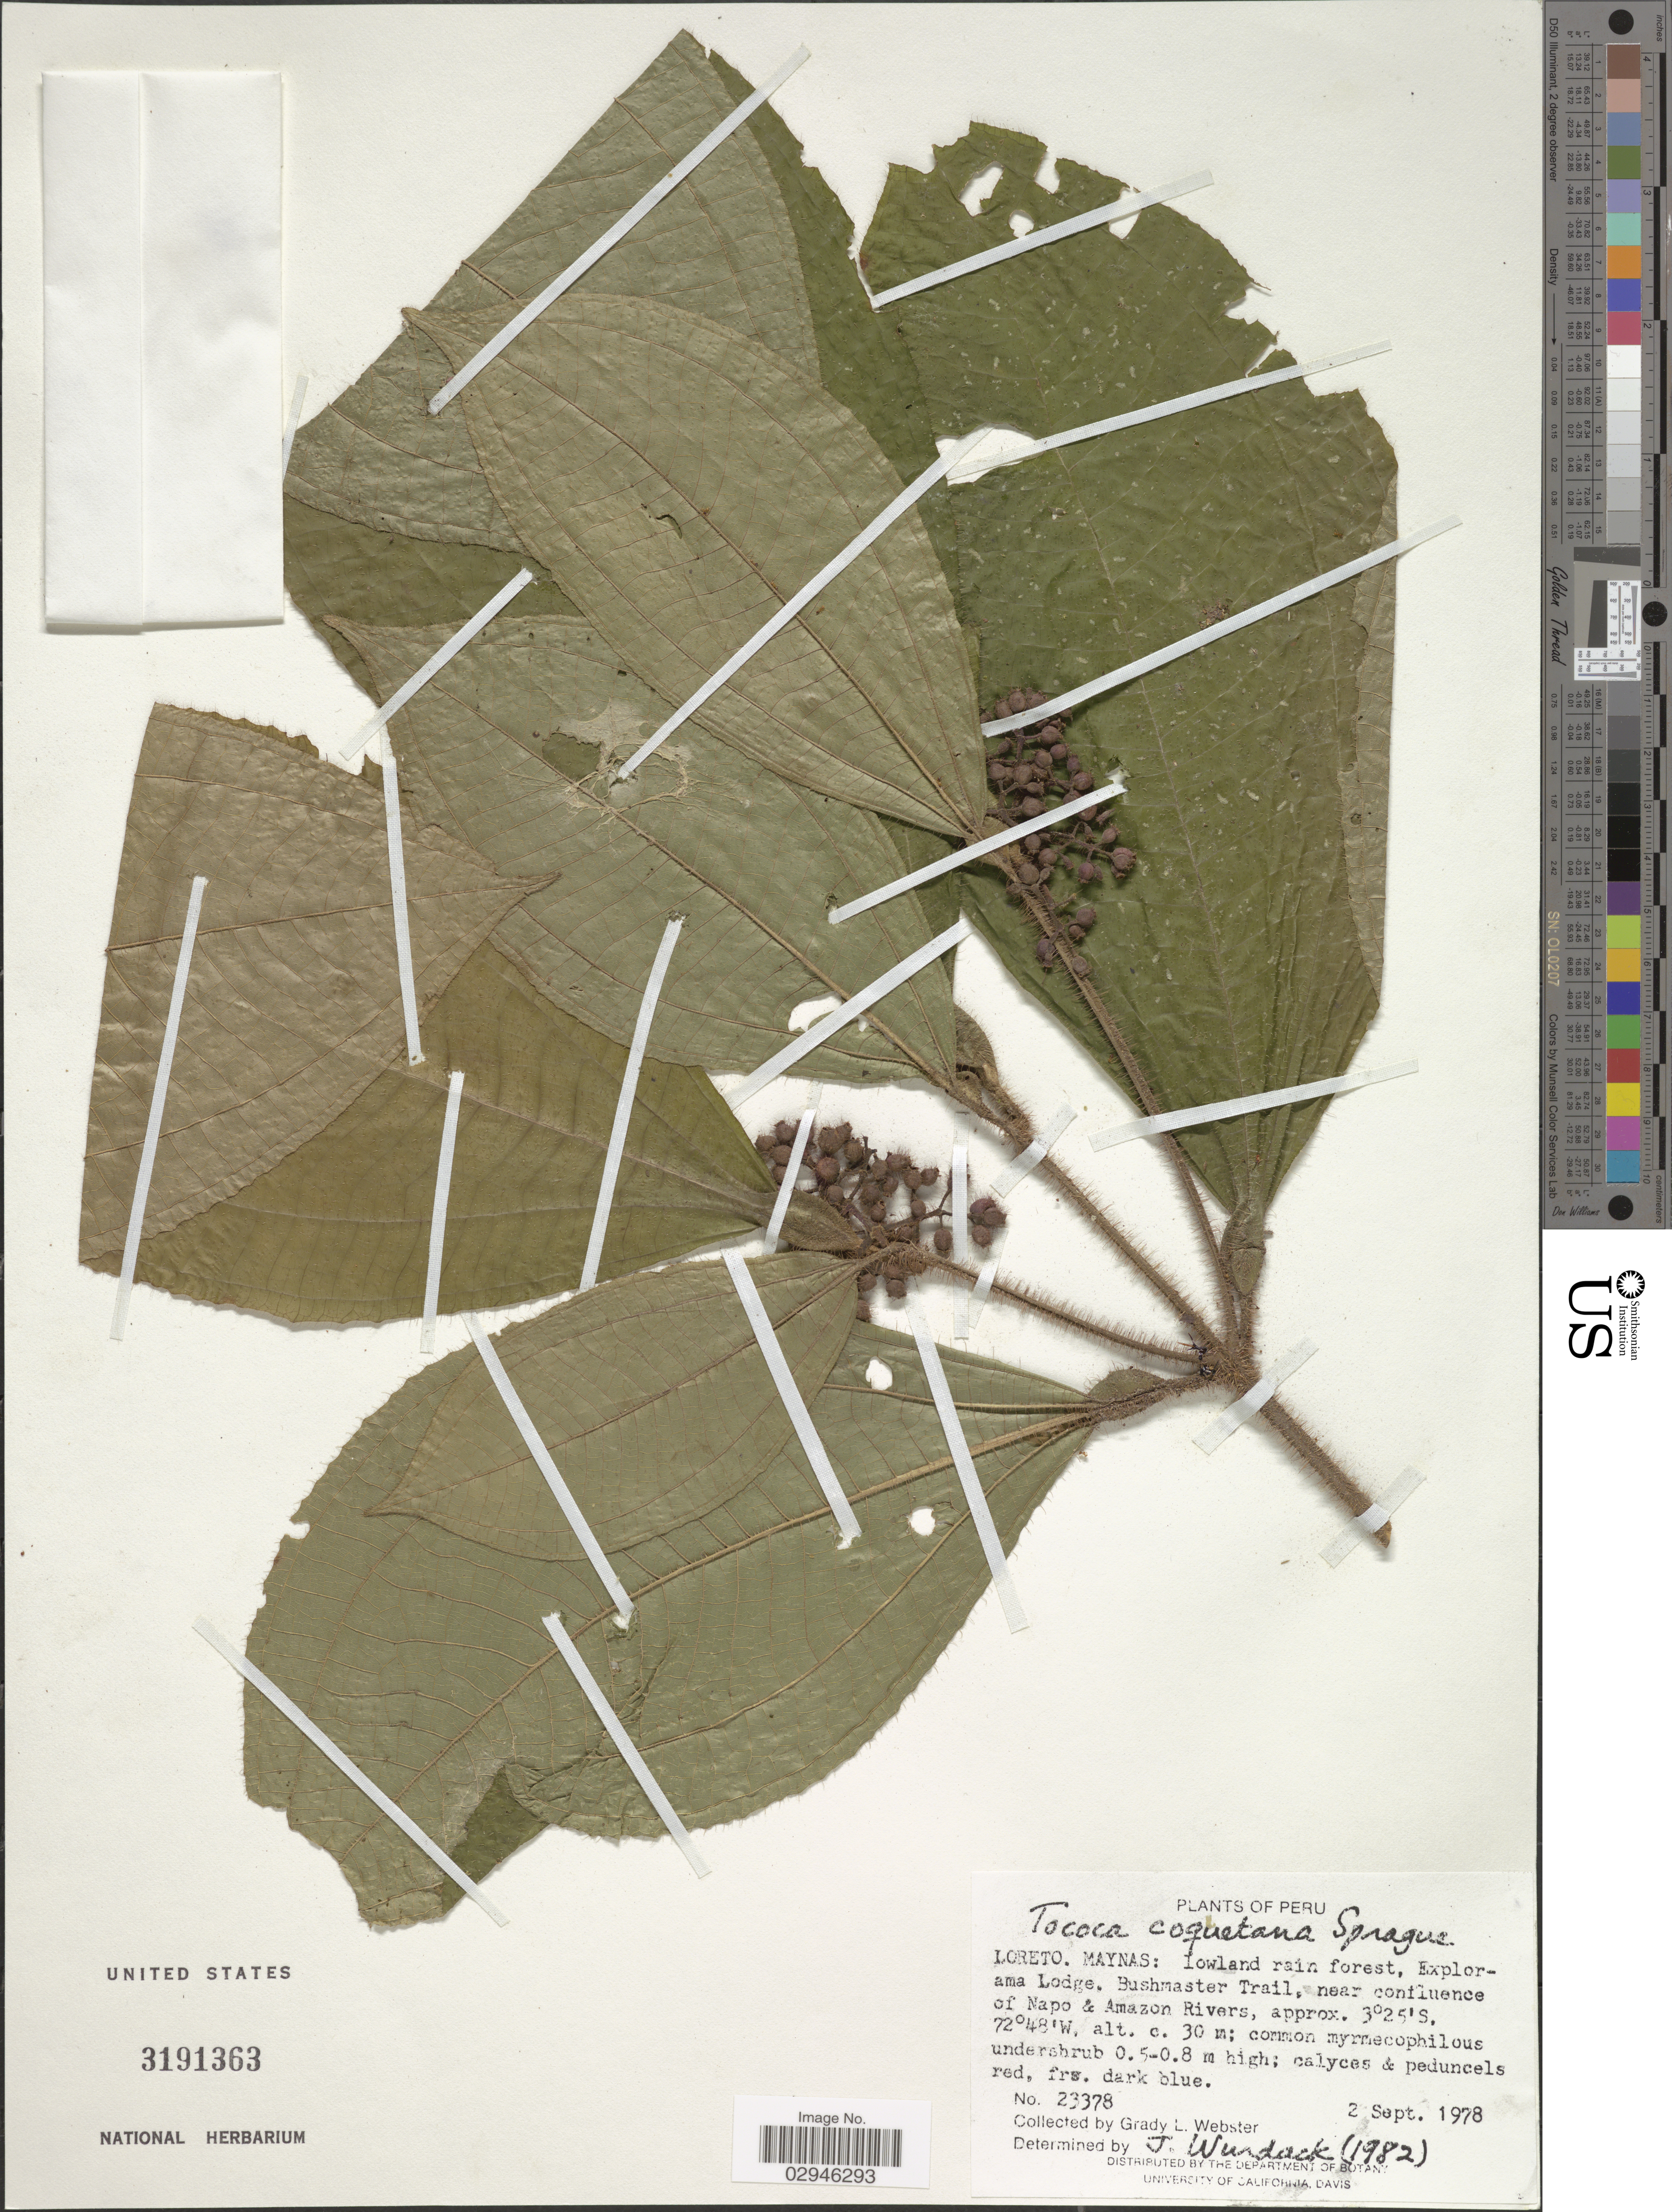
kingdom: Plantae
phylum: Tracheophyta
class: Magnoliopsida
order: Myrtales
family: Melastomataceae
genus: Tococa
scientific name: Tococa caquetana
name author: Sprague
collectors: G. L. Webster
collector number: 23378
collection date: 1978-09-02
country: Peru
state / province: Loreto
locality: Maynas: Lowland rain forest, Explorama Lodge. Bushmaster Trail, near confluence of Napo & Amazon Rivers.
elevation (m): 30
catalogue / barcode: US 3191363